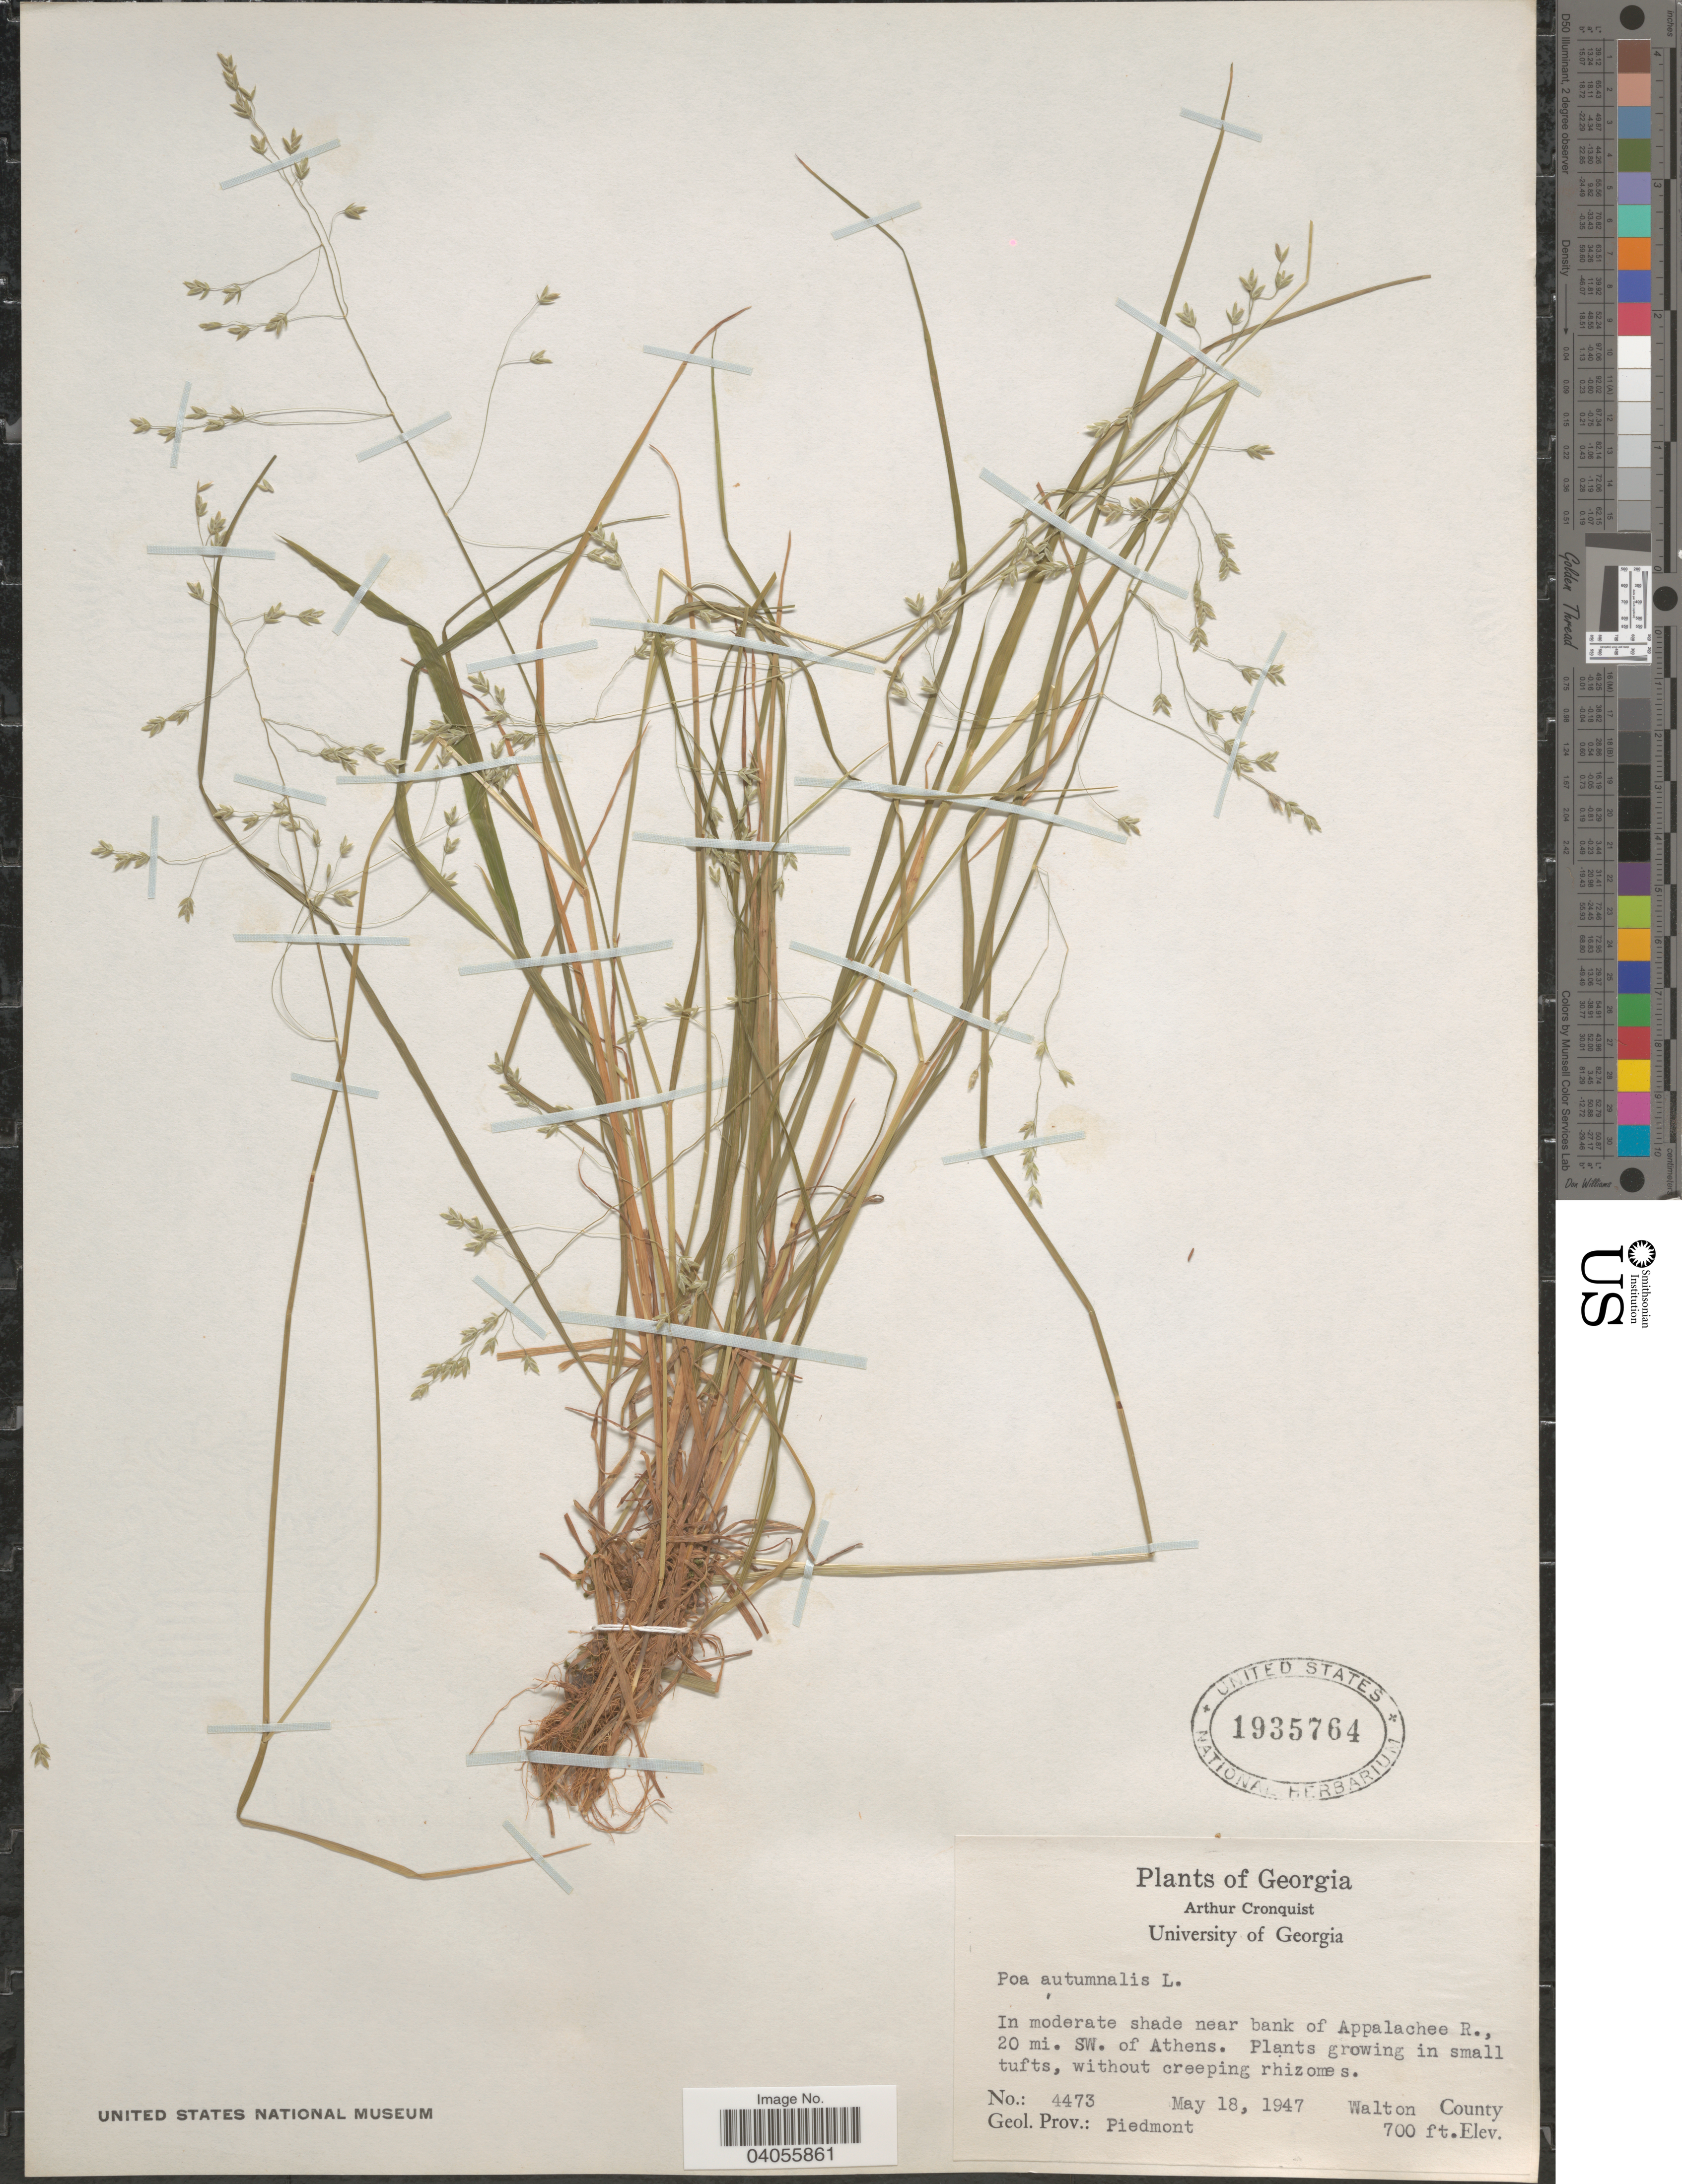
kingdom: Plantae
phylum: Tracheophyta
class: Liliopsida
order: Poales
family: Poaceae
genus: Poa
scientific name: Poa autumnalis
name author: Muhl. ex Elliott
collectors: A. J. Cronquist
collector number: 4473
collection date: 1947-05-18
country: United States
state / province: Georgia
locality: In moderate shade near bank of Appalachee R., 20 mi. SW. of Athens. Walton County. Geol. Prov.: Piedmont.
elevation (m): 213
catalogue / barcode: US 1935764